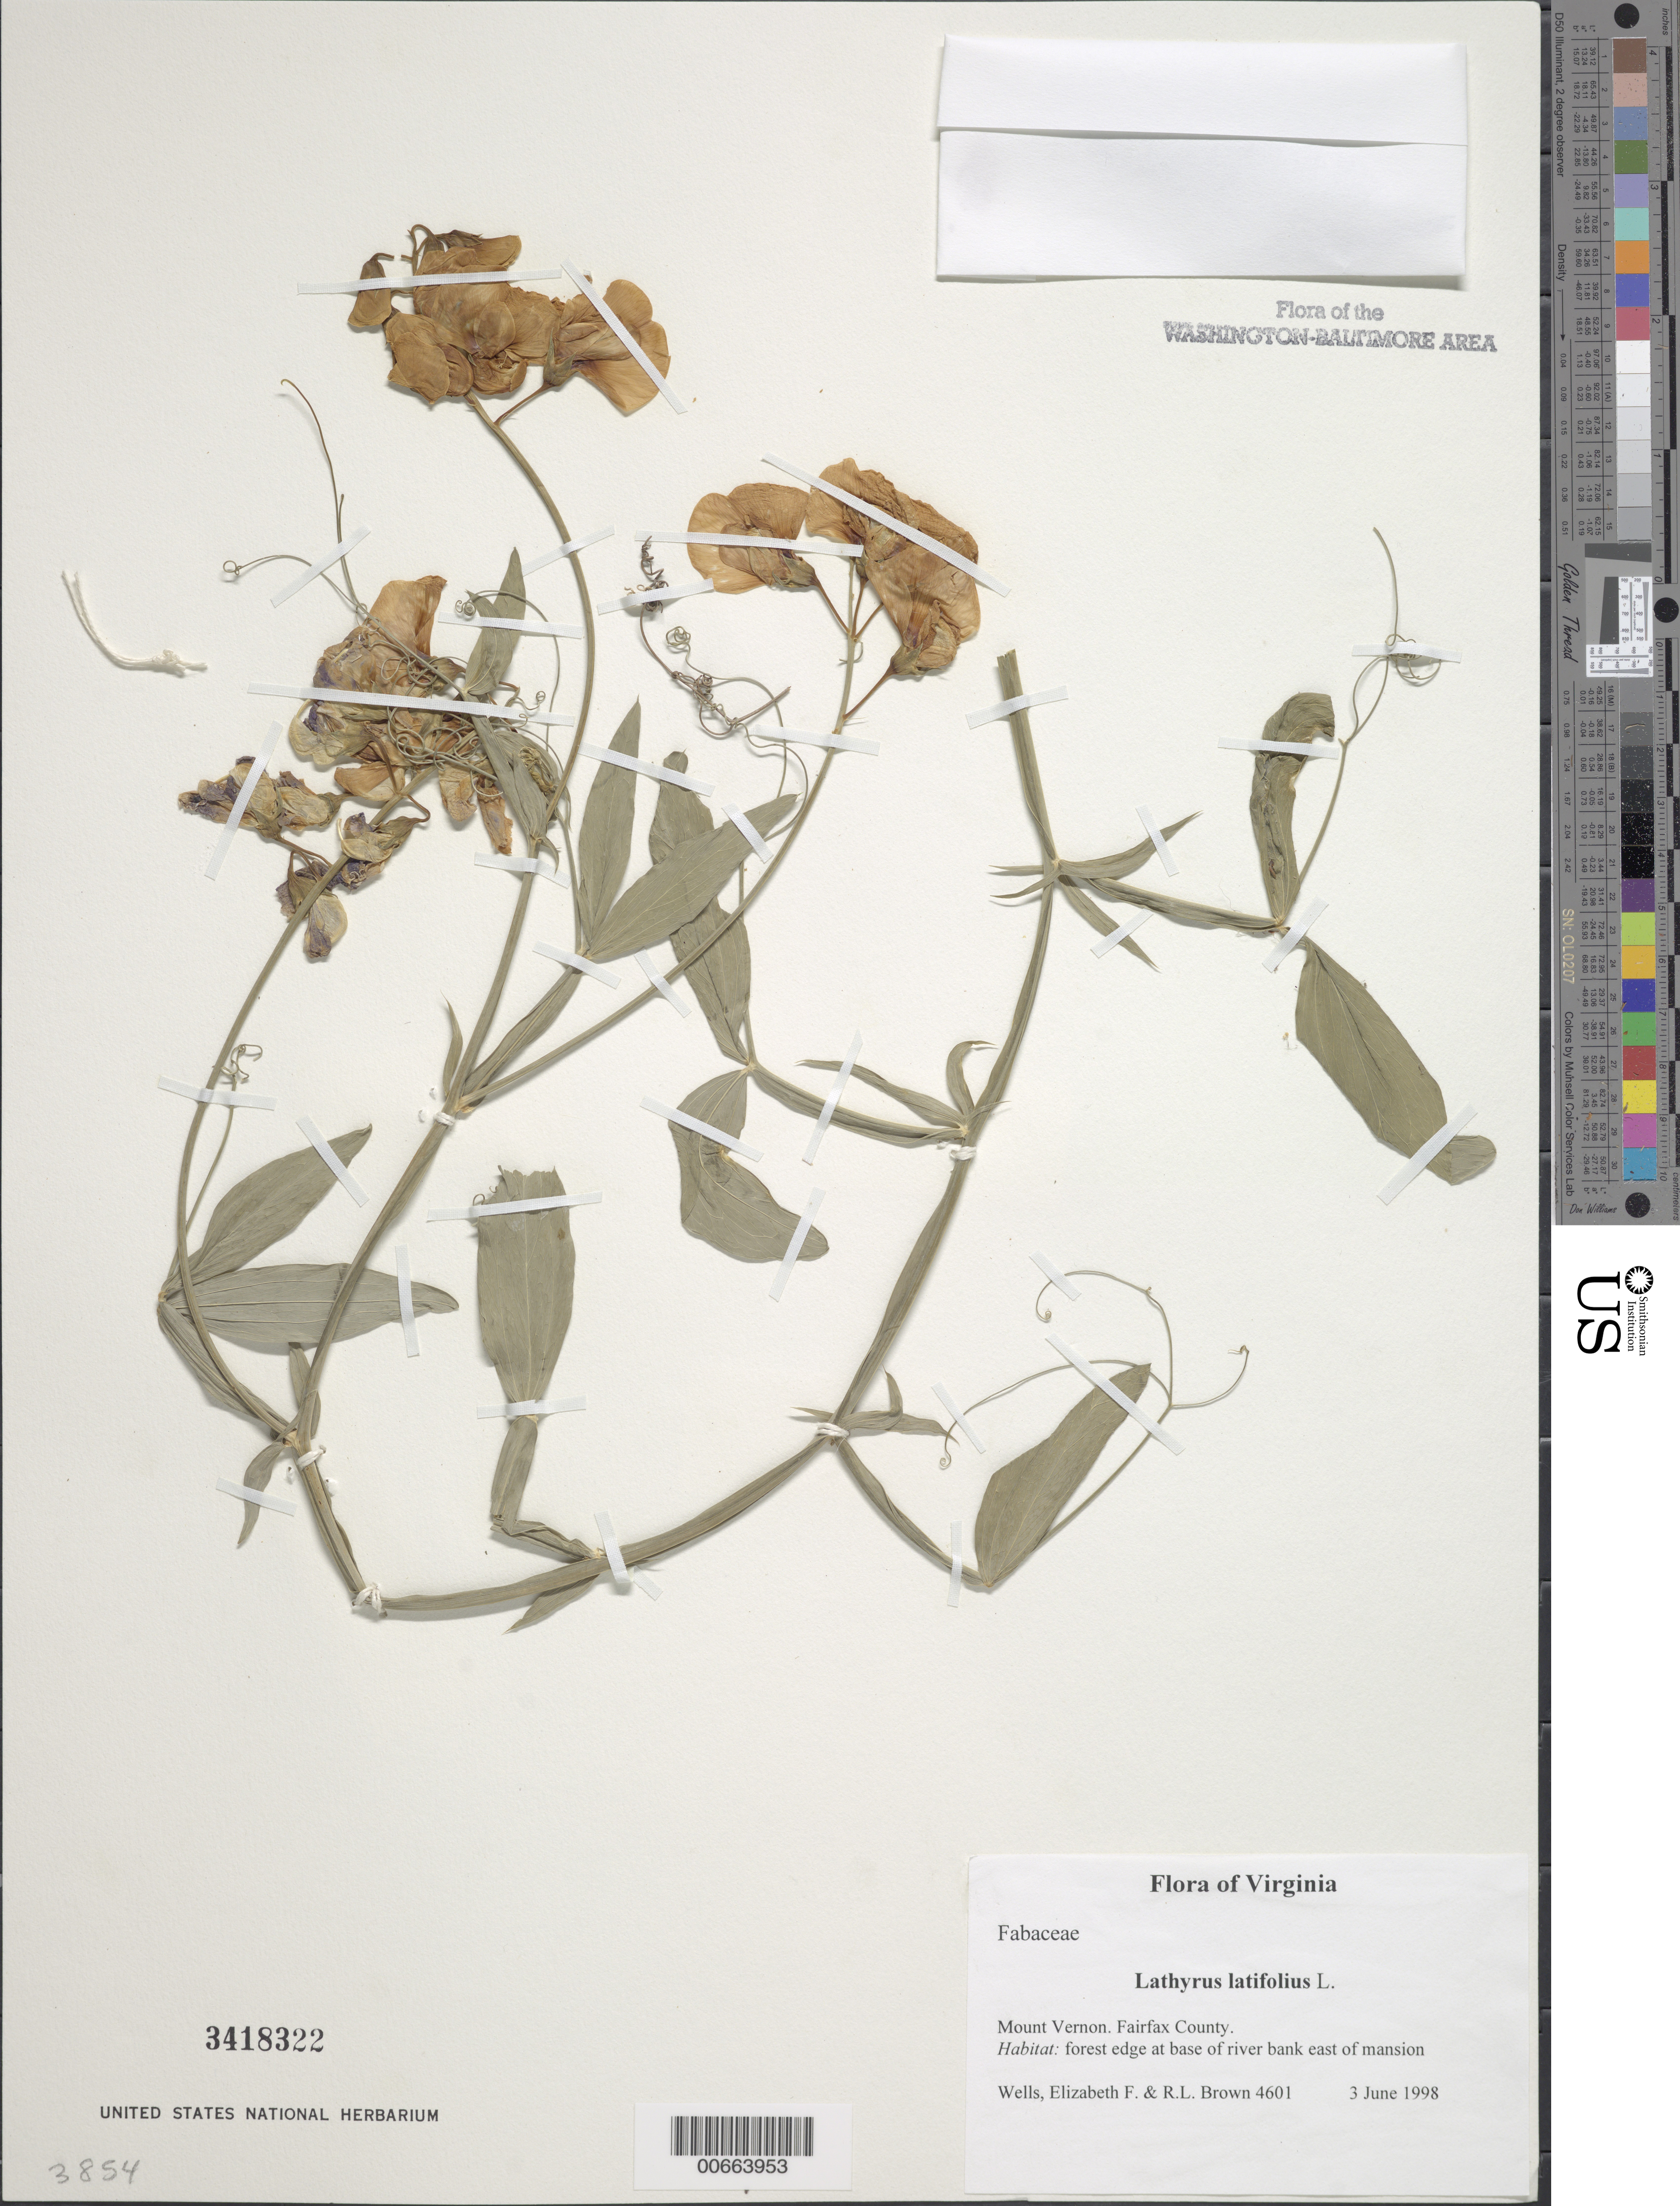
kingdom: Plantae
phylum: Tracheophyta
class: Magnoliopsida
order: Fabales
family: Fabaceae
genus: Lathyrus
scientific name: Lathyrus latifolius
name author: L.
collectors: E. F. Wells & R. L. Brown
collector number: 4601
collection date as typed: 03 Jun 1998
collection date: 1998-06-03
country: United States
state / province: Virginia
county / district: Fairfax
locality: Mount Vernon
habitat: forest edge at base of river bank east of mansion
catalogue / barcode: US 3418322